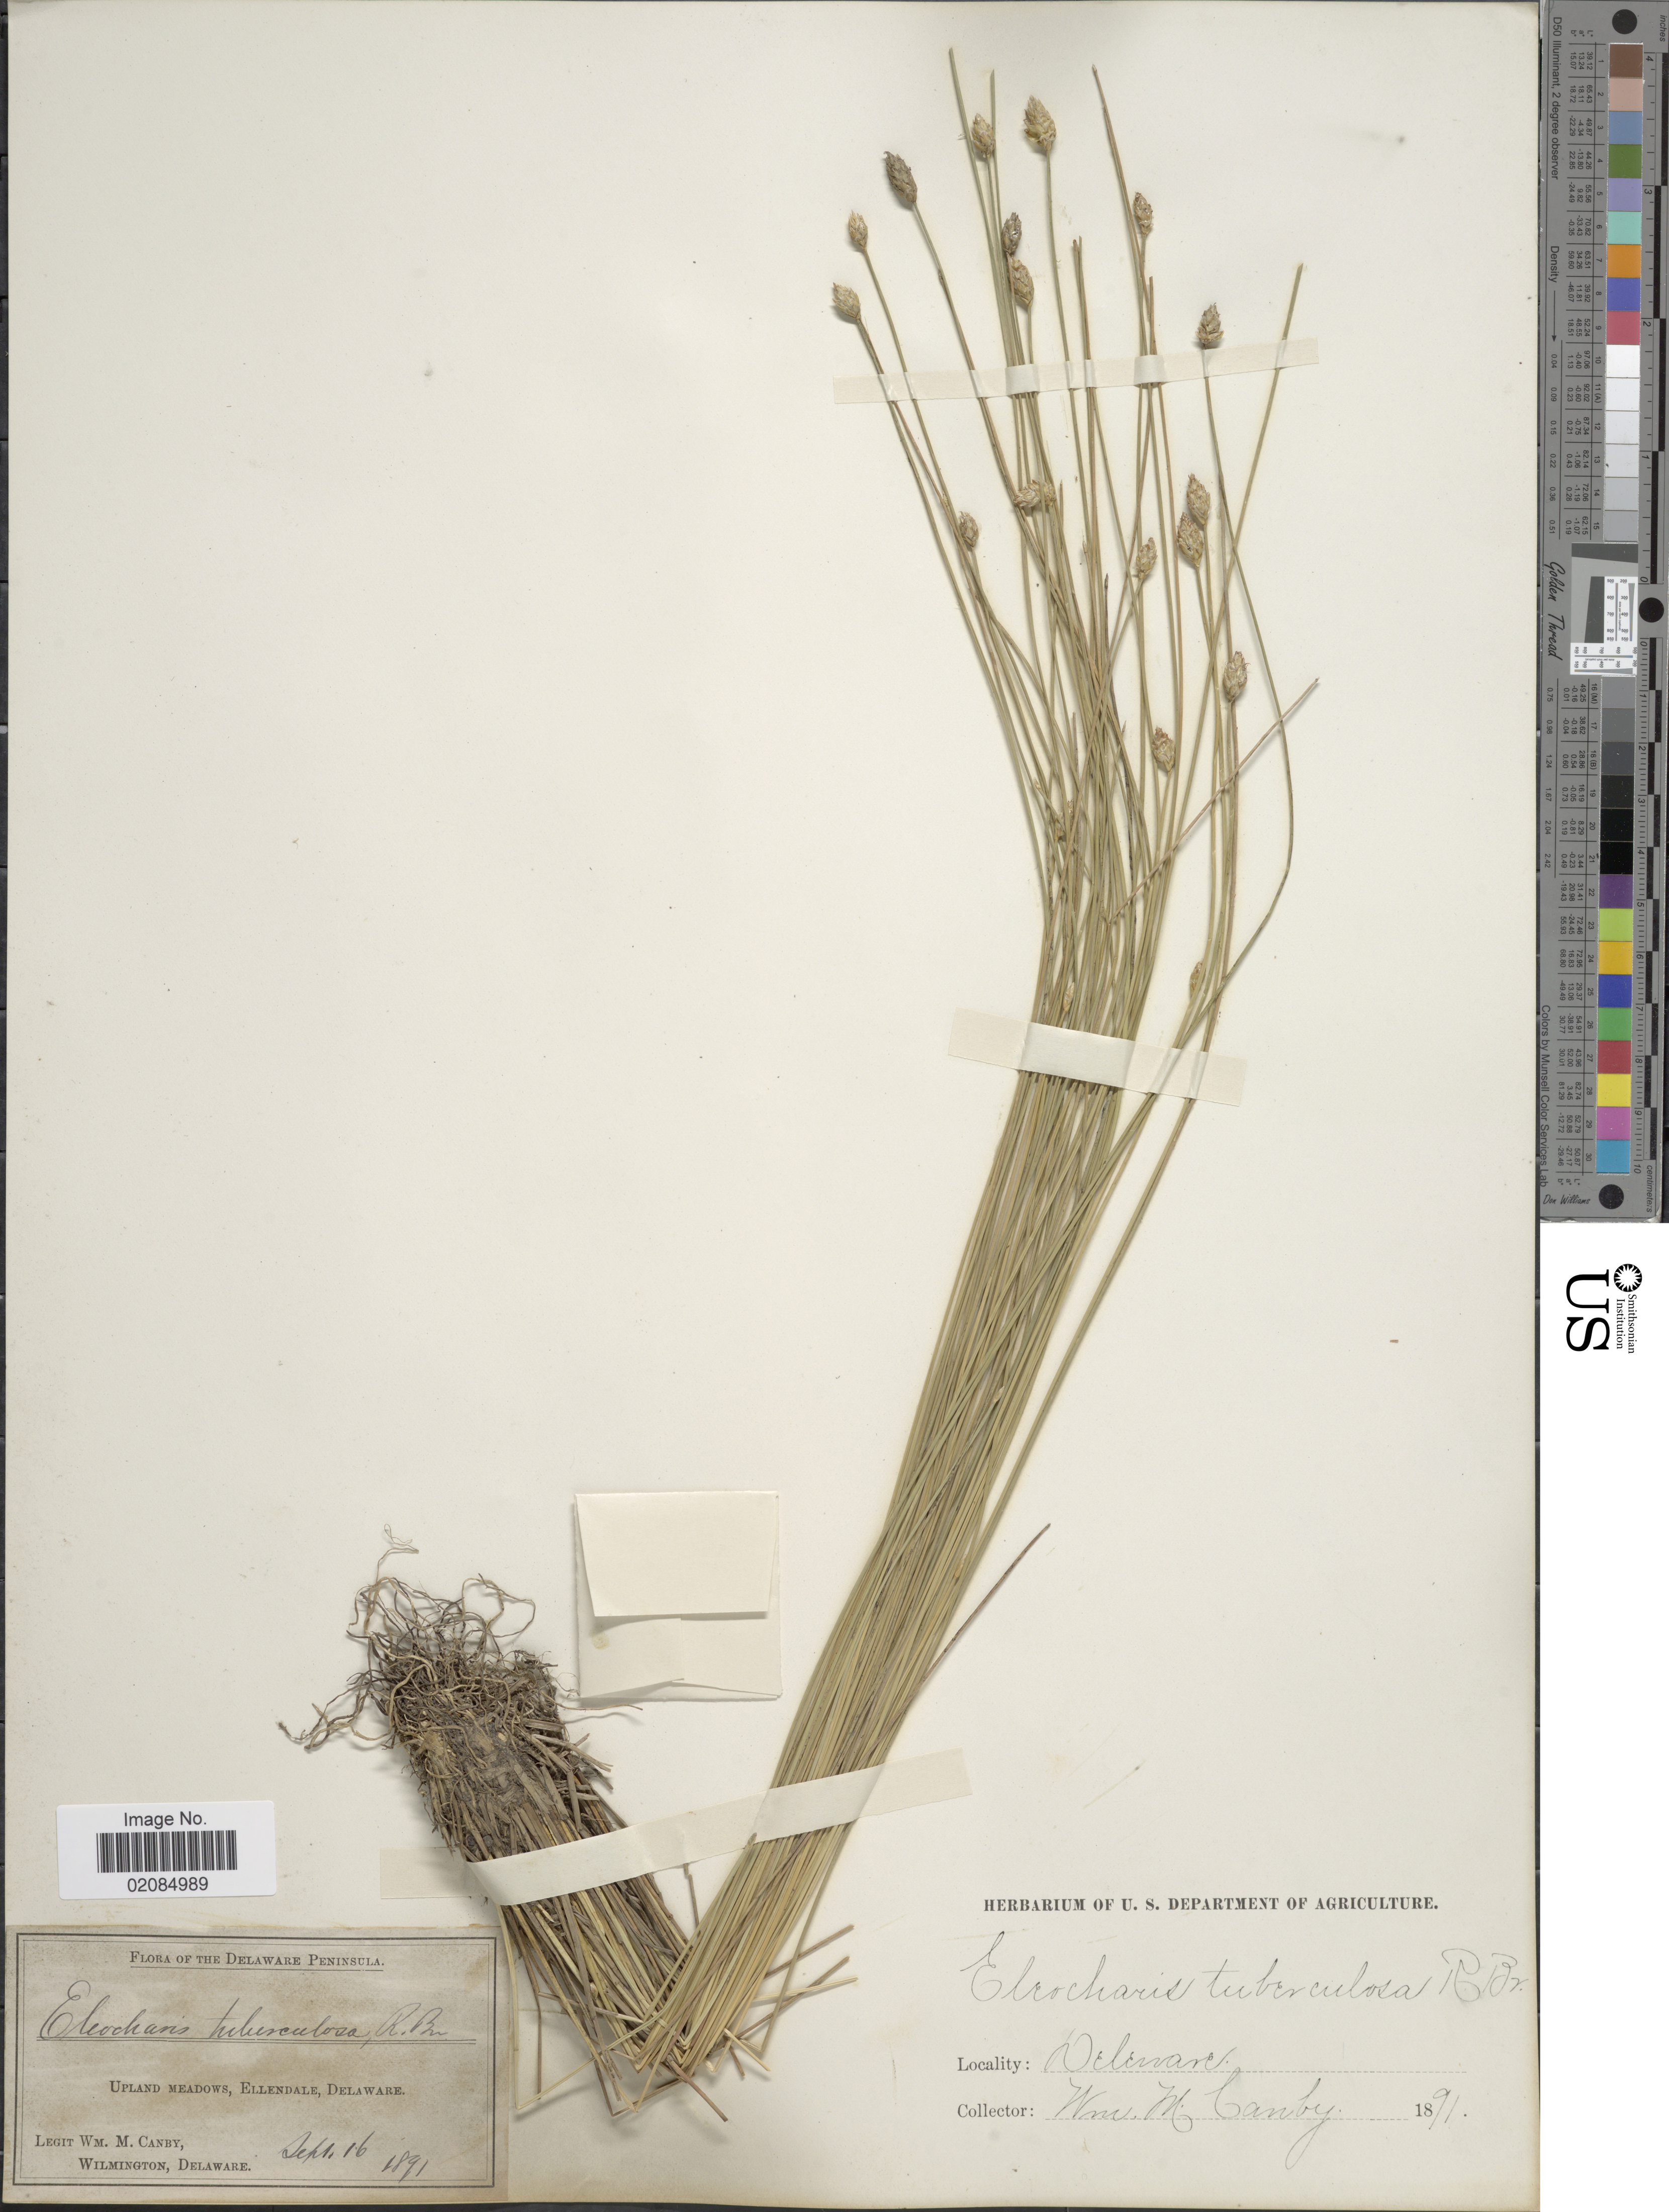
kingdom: Plantae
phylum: Tracheophyta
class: Liliopsida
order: Poales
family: Cyperaceae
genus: Eleocharis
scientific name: Eleocharis tuberculosa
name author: (Michx.) Roem. & Schult.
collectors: W. M. Canby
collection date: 1891-09-16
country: United States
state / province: Delaware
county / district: Sussex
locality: Delaware Peninsula, Upland Meadows, Ellendale.